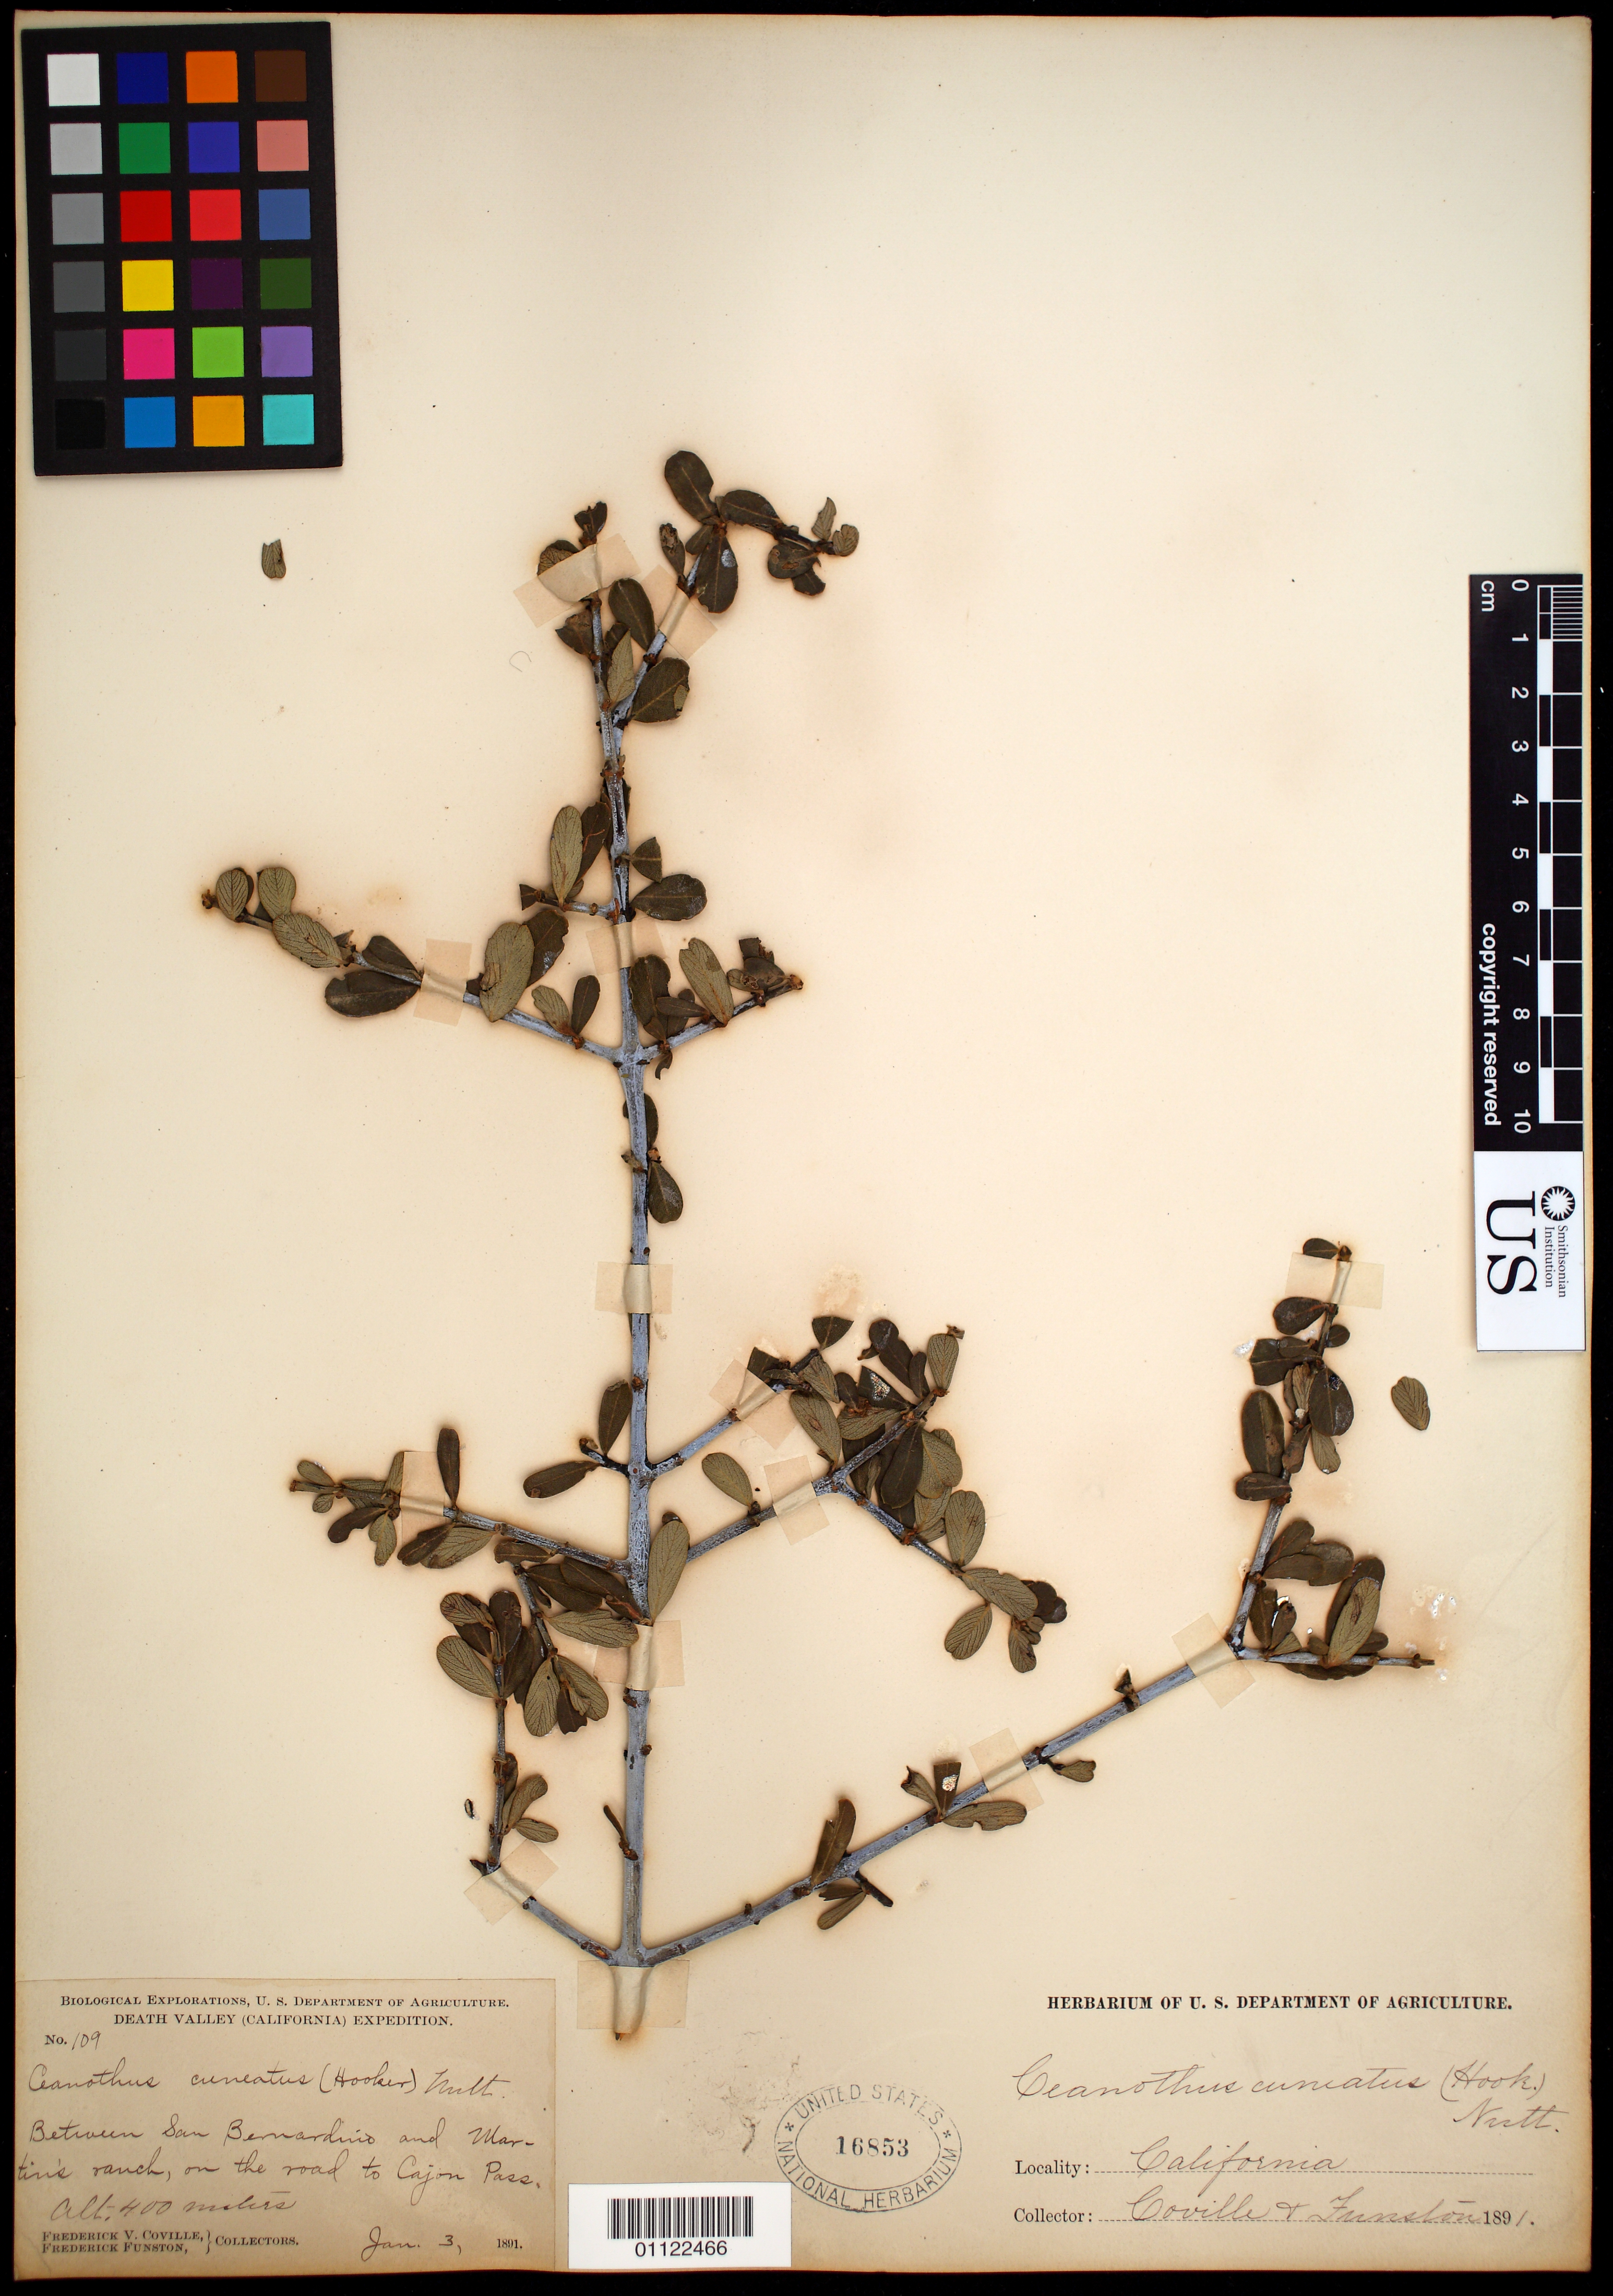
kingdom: Plantae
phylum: Tracheophyta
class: Magnoliopsida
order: Rosales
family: Rhamnaceae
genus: Ceanothus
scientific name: Ceanothus cuneatus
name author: (Hook.) Nutt.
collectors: F. V. Coville & F. Funston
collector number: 109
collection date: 1891-01-03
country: United States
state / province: California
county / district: San Bernardino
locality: Between San Bernardino and Martin's Ranch, on the road to Cajon Pass.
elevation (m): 400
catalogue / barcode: US 16853